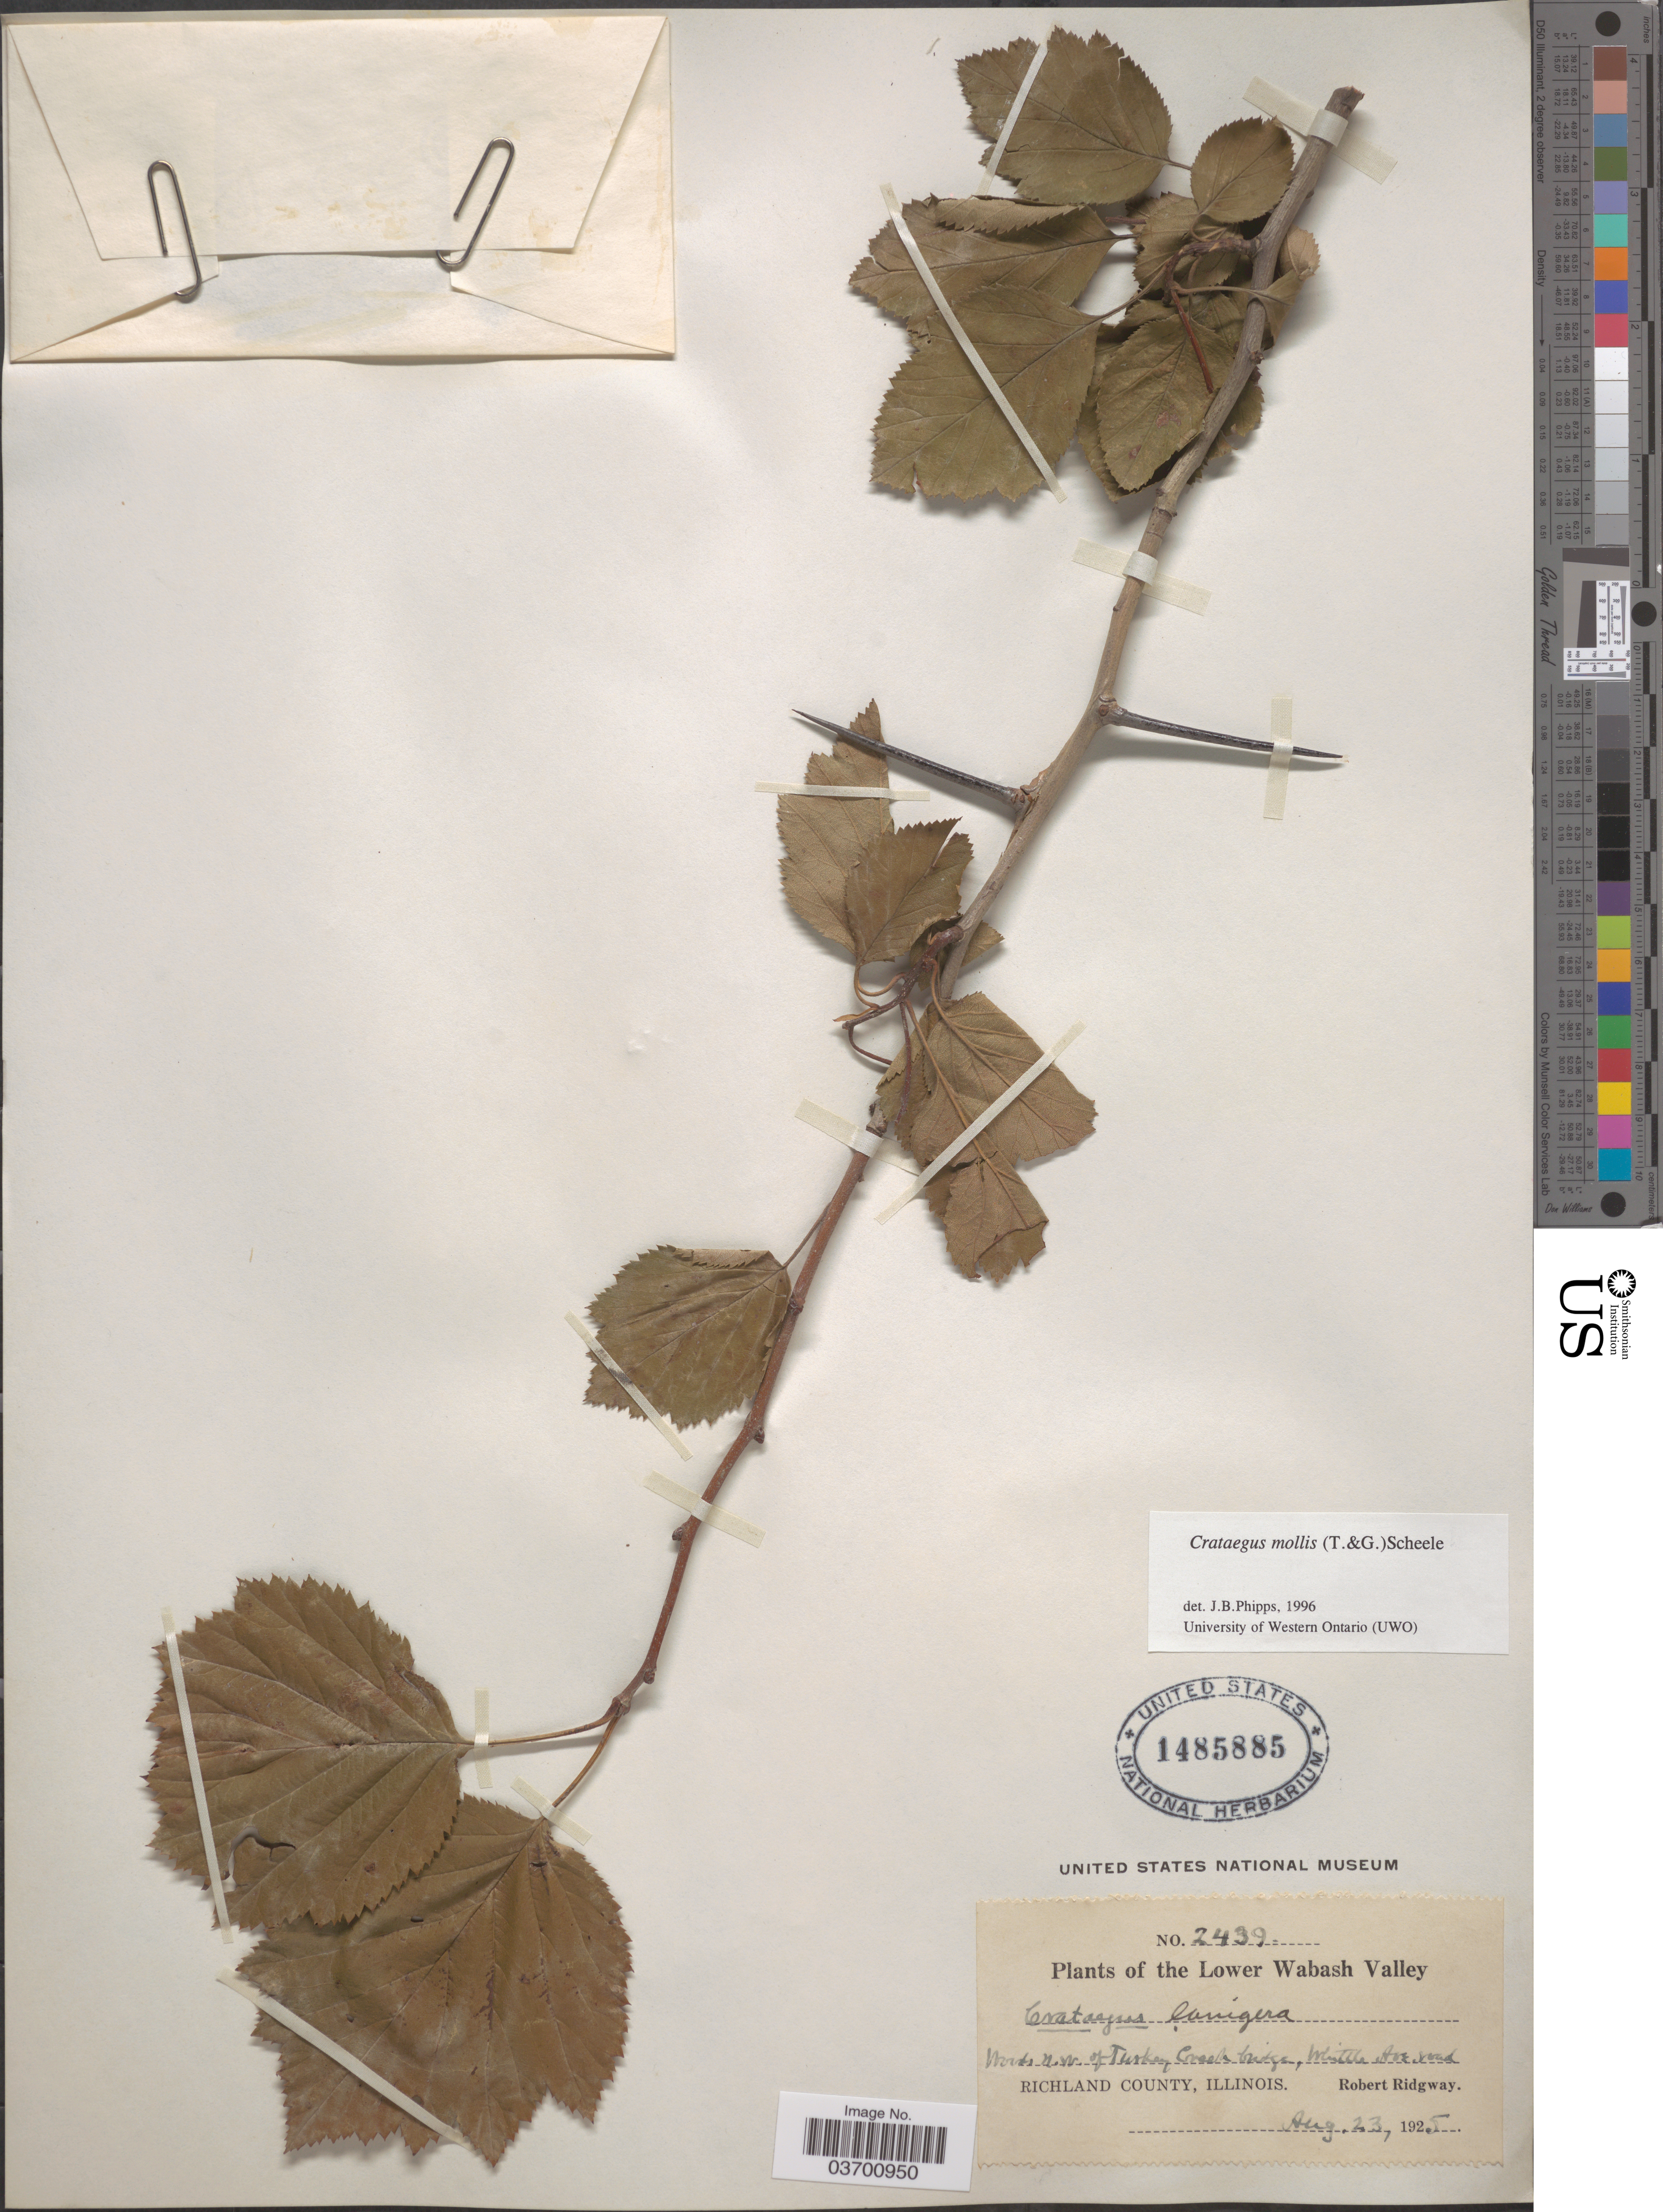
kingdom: Plantae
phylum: Tracheophyta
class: Magnoliopsida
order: Rosales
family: Rosaceae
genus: Crataegus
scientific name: Crataegus mollis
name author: (Torr. & A. Gray) Scheele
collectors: R. Ridgway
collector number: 2439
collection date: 1925-08-23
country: United States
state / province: Illinois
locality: Lower Wabash Valley. Woods N.W. of Turkey Creek bridge, Whittle Ave. road. Richland County.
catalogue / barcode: US 1485885